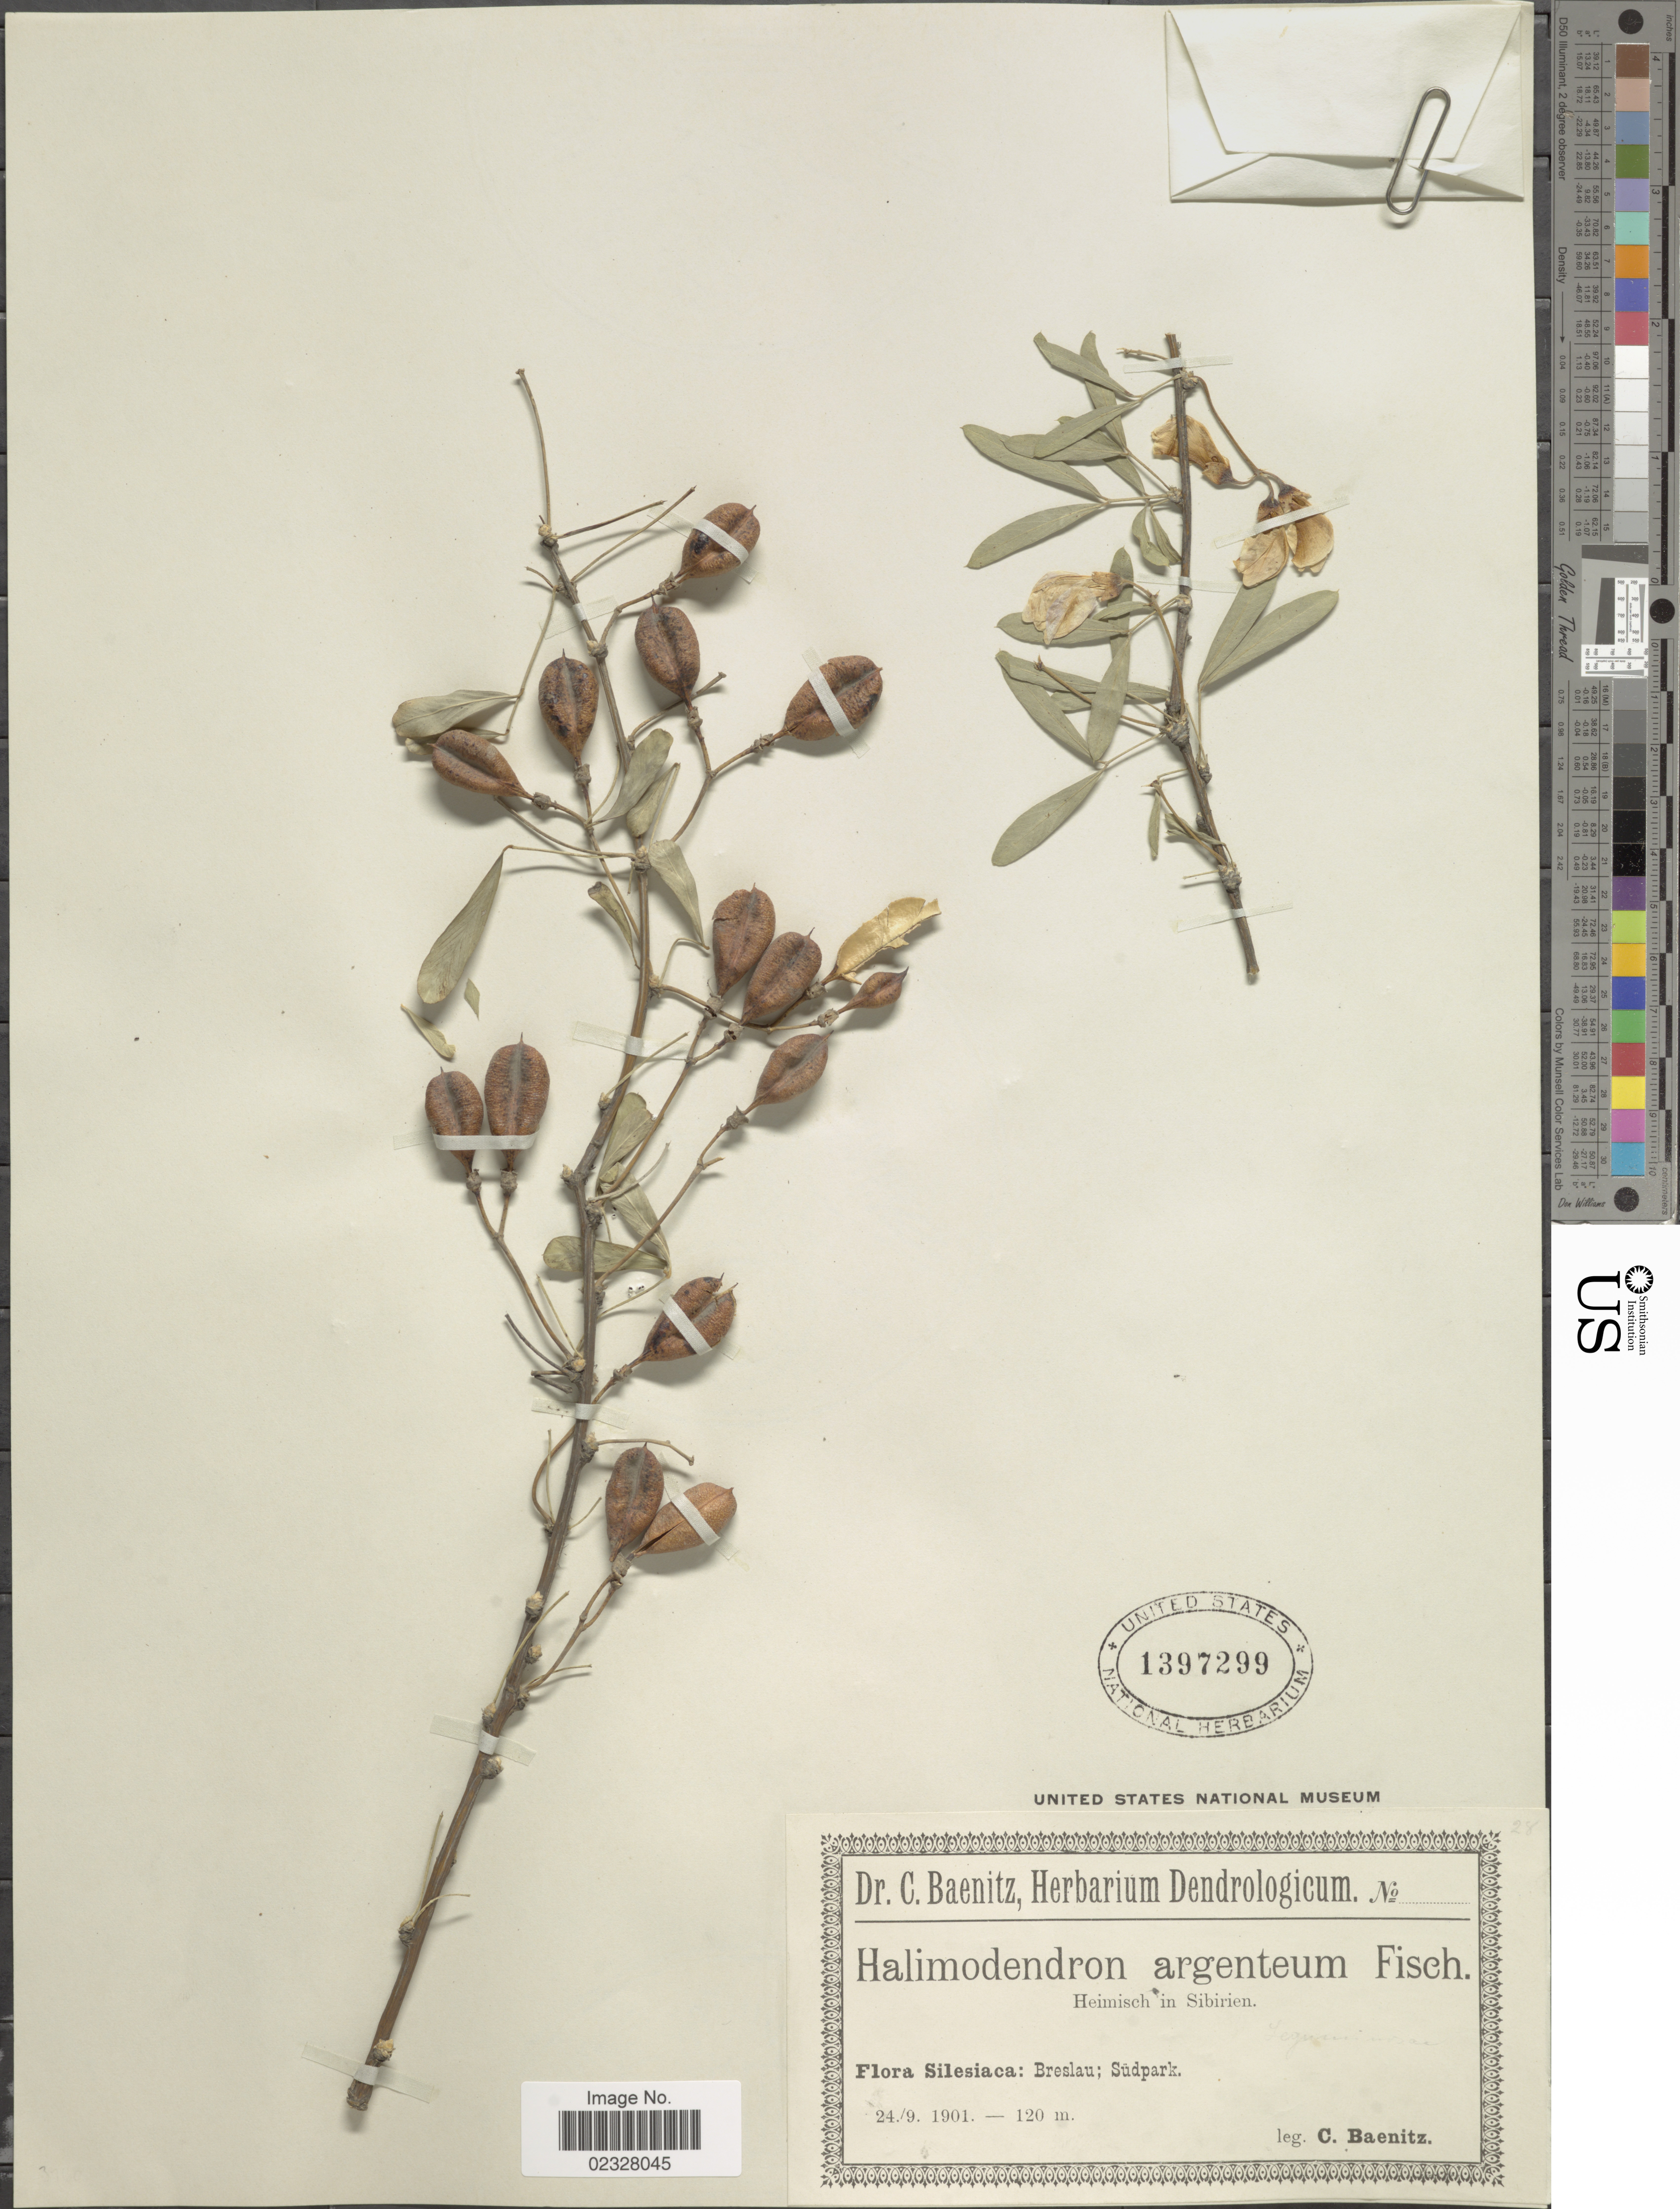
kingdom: Plantae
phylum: Tracheophyta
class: Magnoliopsida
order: Fabales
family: Fabaceae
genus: Caragana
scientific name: Caragana halodenron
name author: (Pall.) Dum. Cours.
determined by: (US) Smithsonian Institution - National Museum of Natural History - Department of Botany (UNITED STATES)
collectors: C. G. Baenitz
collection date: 1901-09-24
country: Poland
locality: Silesiaca: Breslau; Sudpark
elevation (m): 120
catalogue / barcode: US 1397299